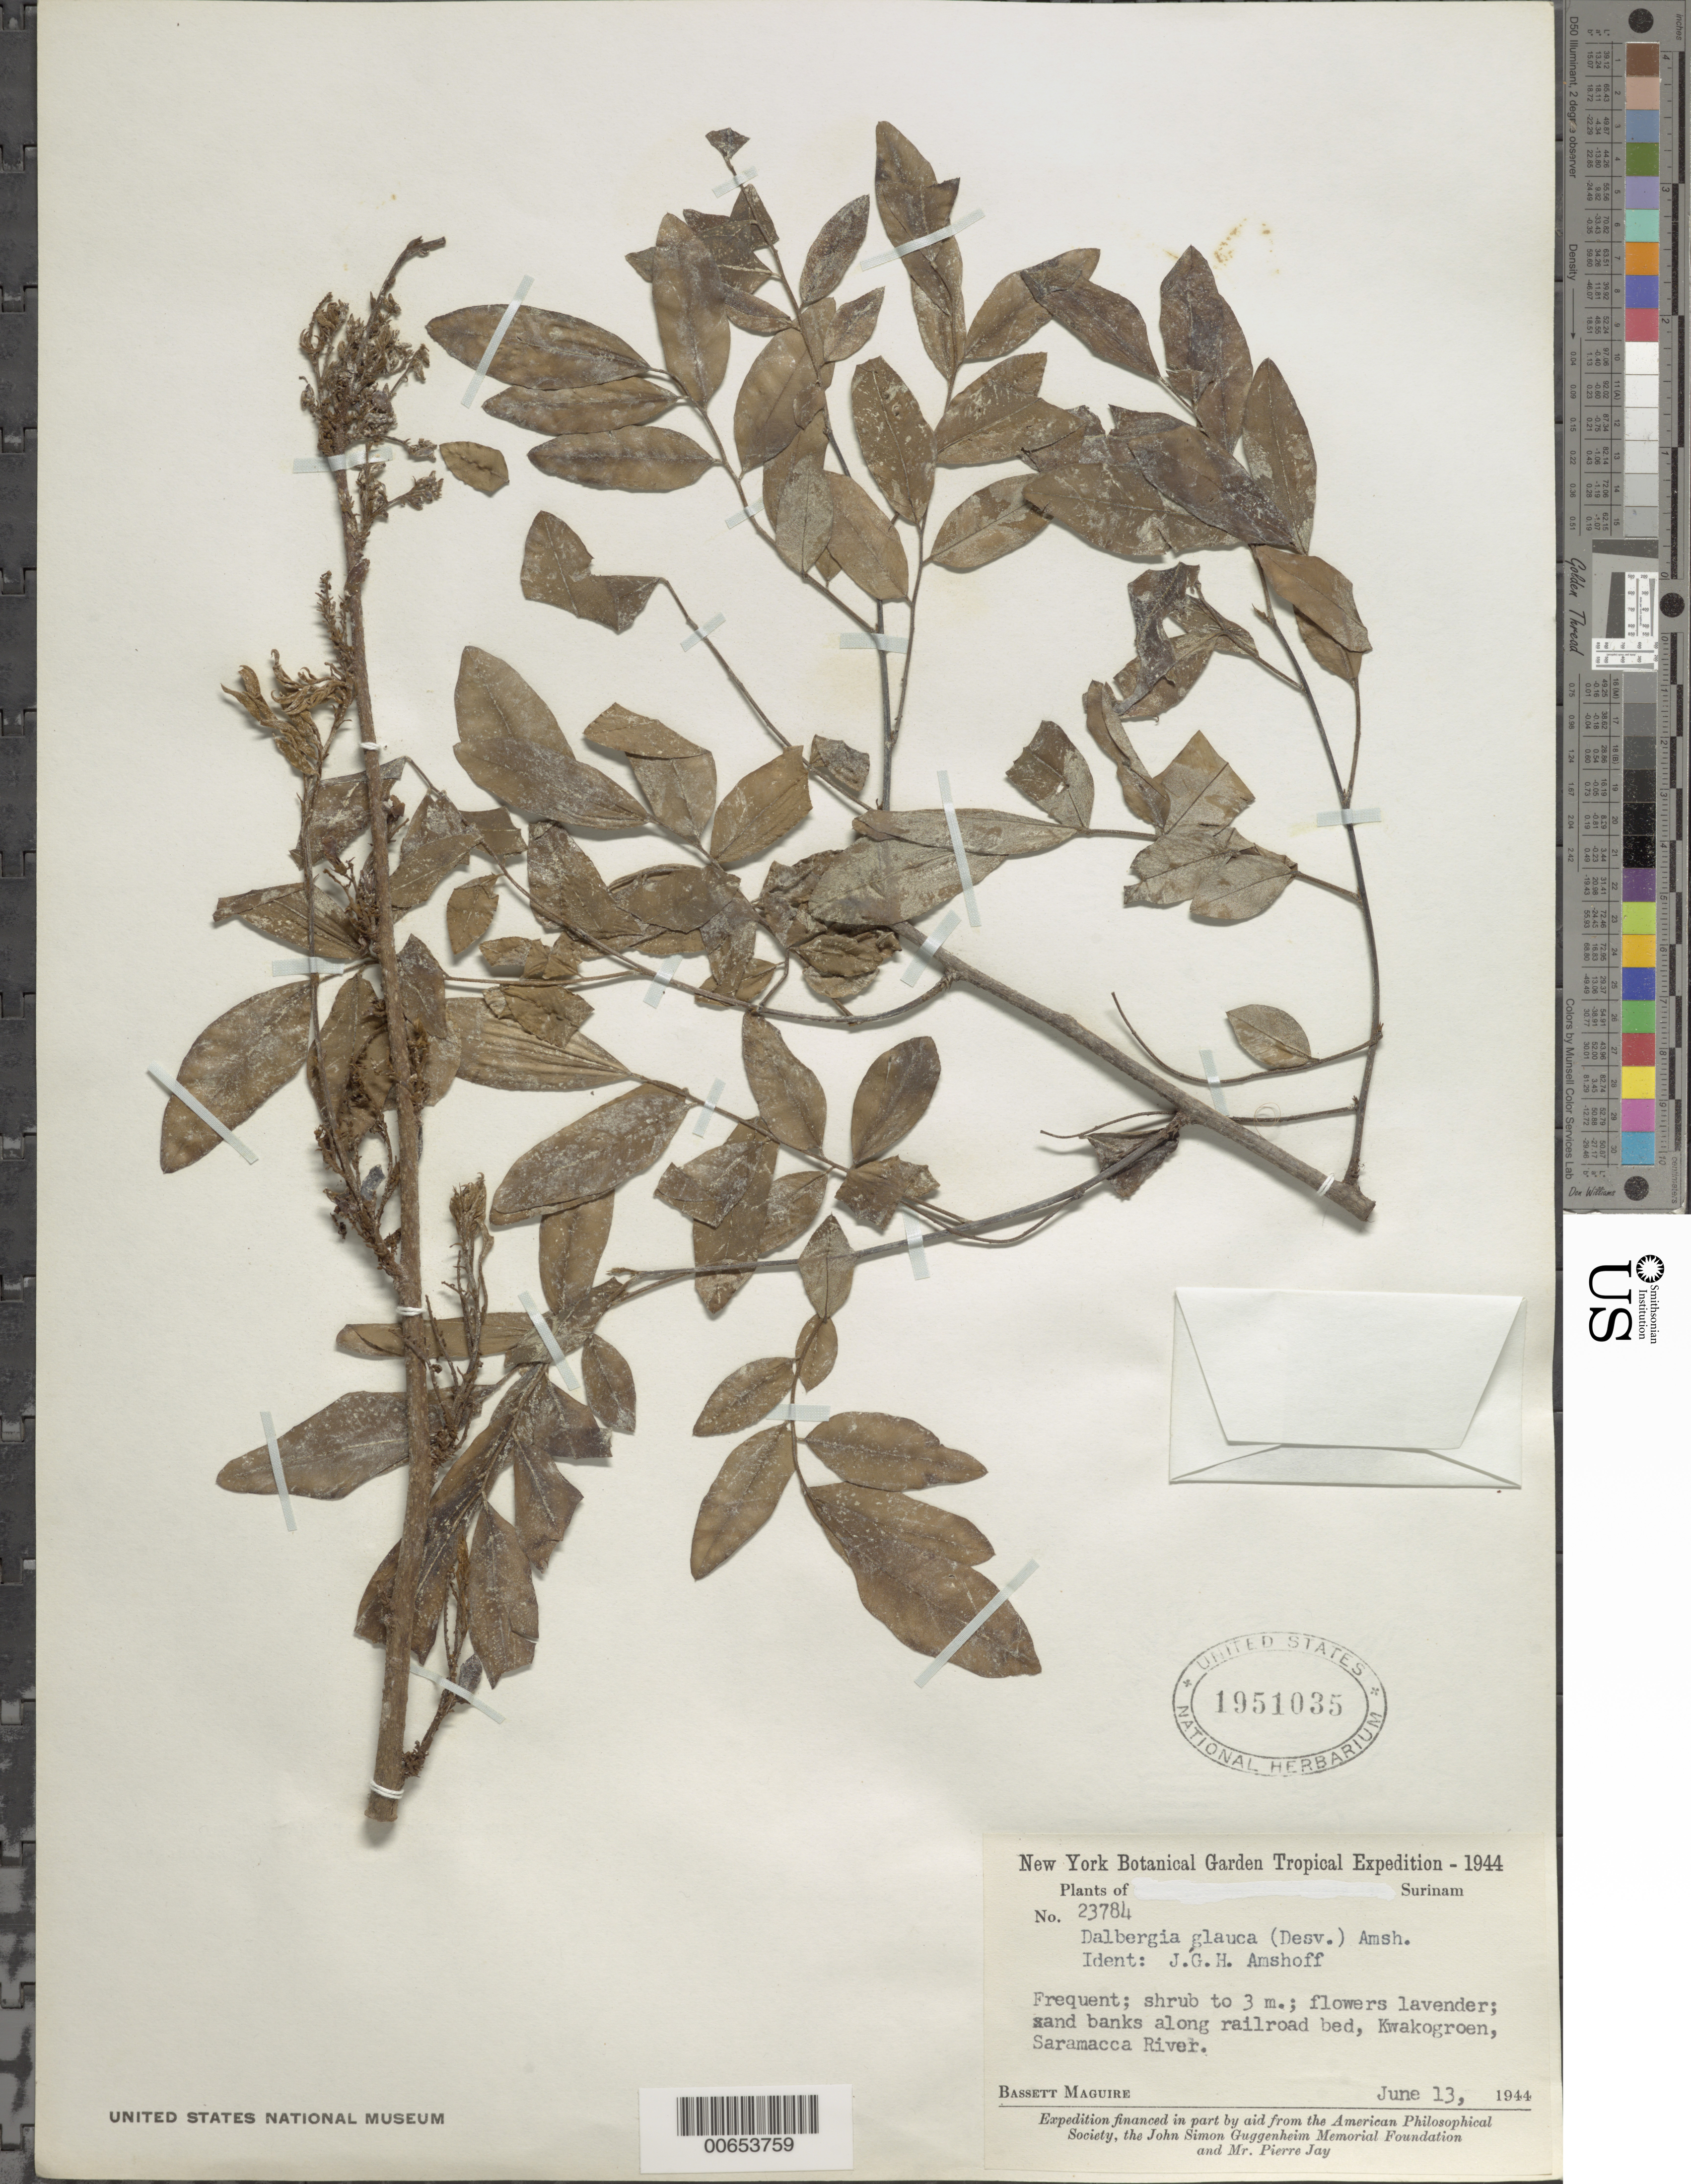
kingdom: Plantae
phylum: Tracheophyta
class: Magnoliopsida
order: Fabales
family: Fabaceae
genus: Dalbergia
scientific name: Dalbergia glauca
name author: (Desv.) Amshoff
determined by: Amshoff, G. J. H.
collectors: B. Maguire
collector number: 23784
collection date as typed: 13-Jun-44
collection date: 1944-06-13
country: Suriname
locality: Saramacca River, Kwakoegron vic.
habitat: Sand banks along railroad bed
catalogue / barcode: US 1951035